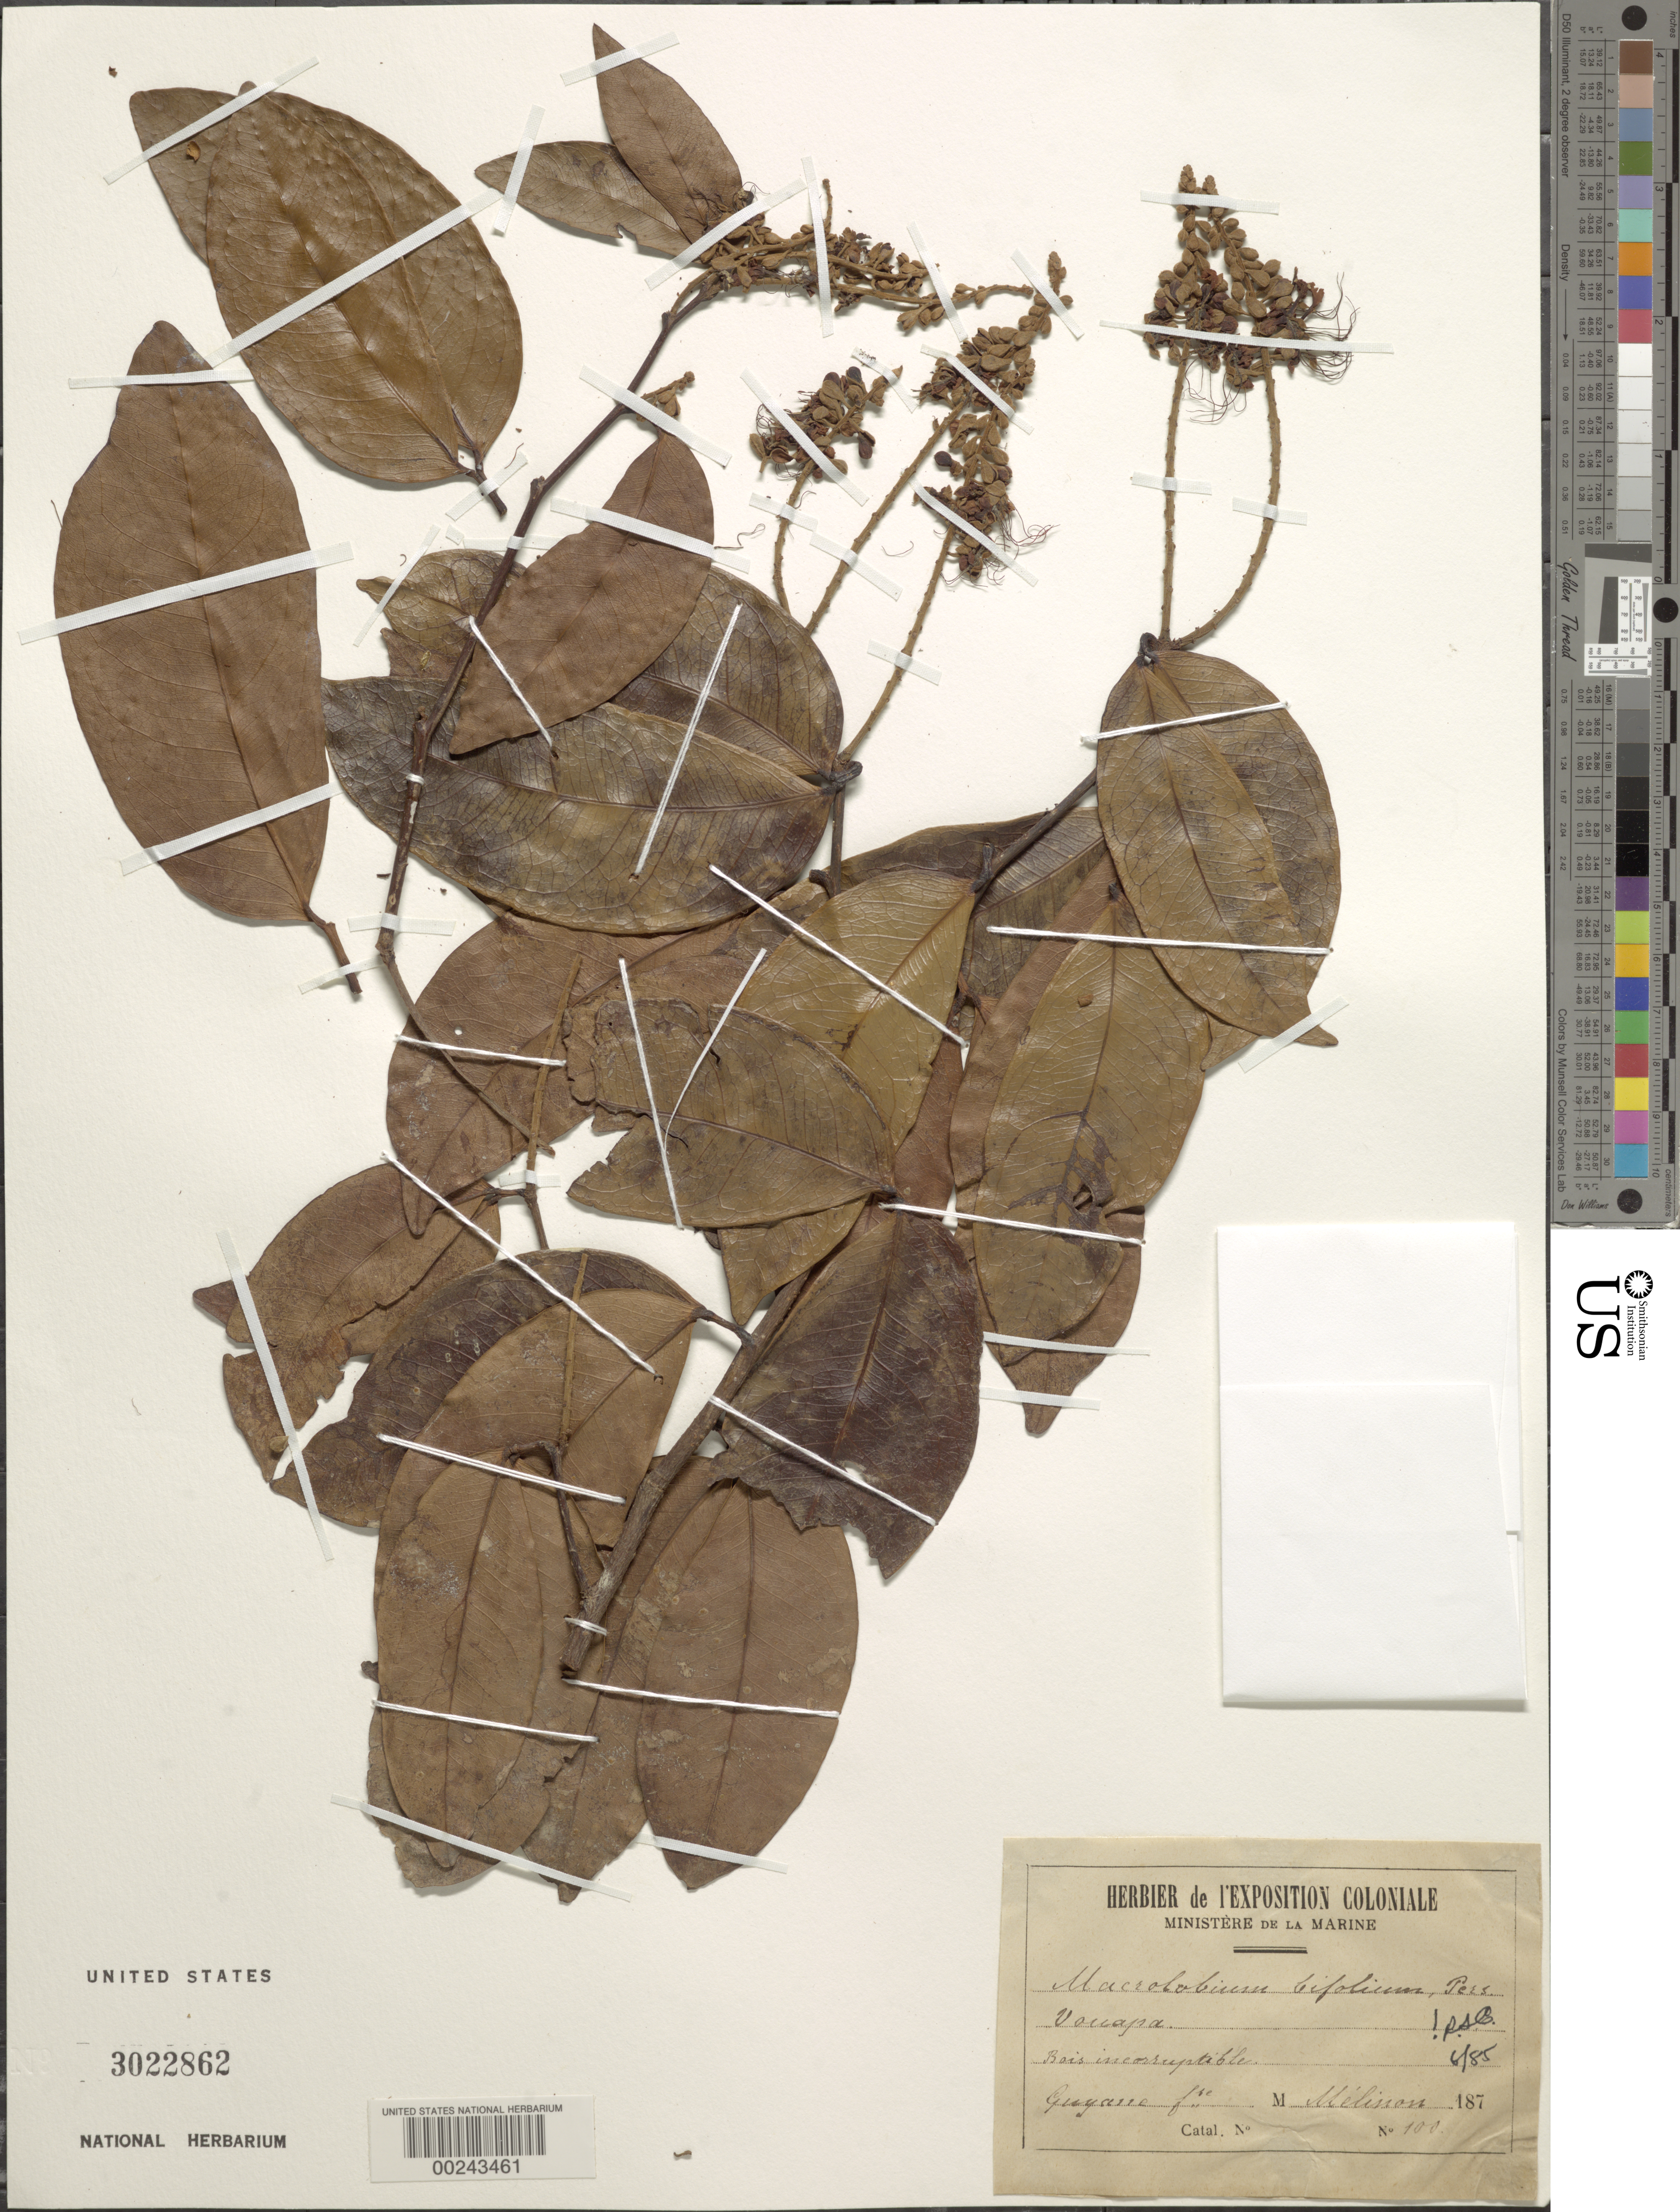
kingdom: Plantae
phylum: Tracheophyta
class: Magnoliopsida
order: Fabales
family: Fabaceae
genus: Macrolobium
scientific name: Macrolobium bifolium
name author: (Aubl.) Pers.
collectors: M. Melinon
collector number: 100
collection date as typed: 187-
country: French Guiana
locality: Vouapa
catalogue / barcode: US 3022862